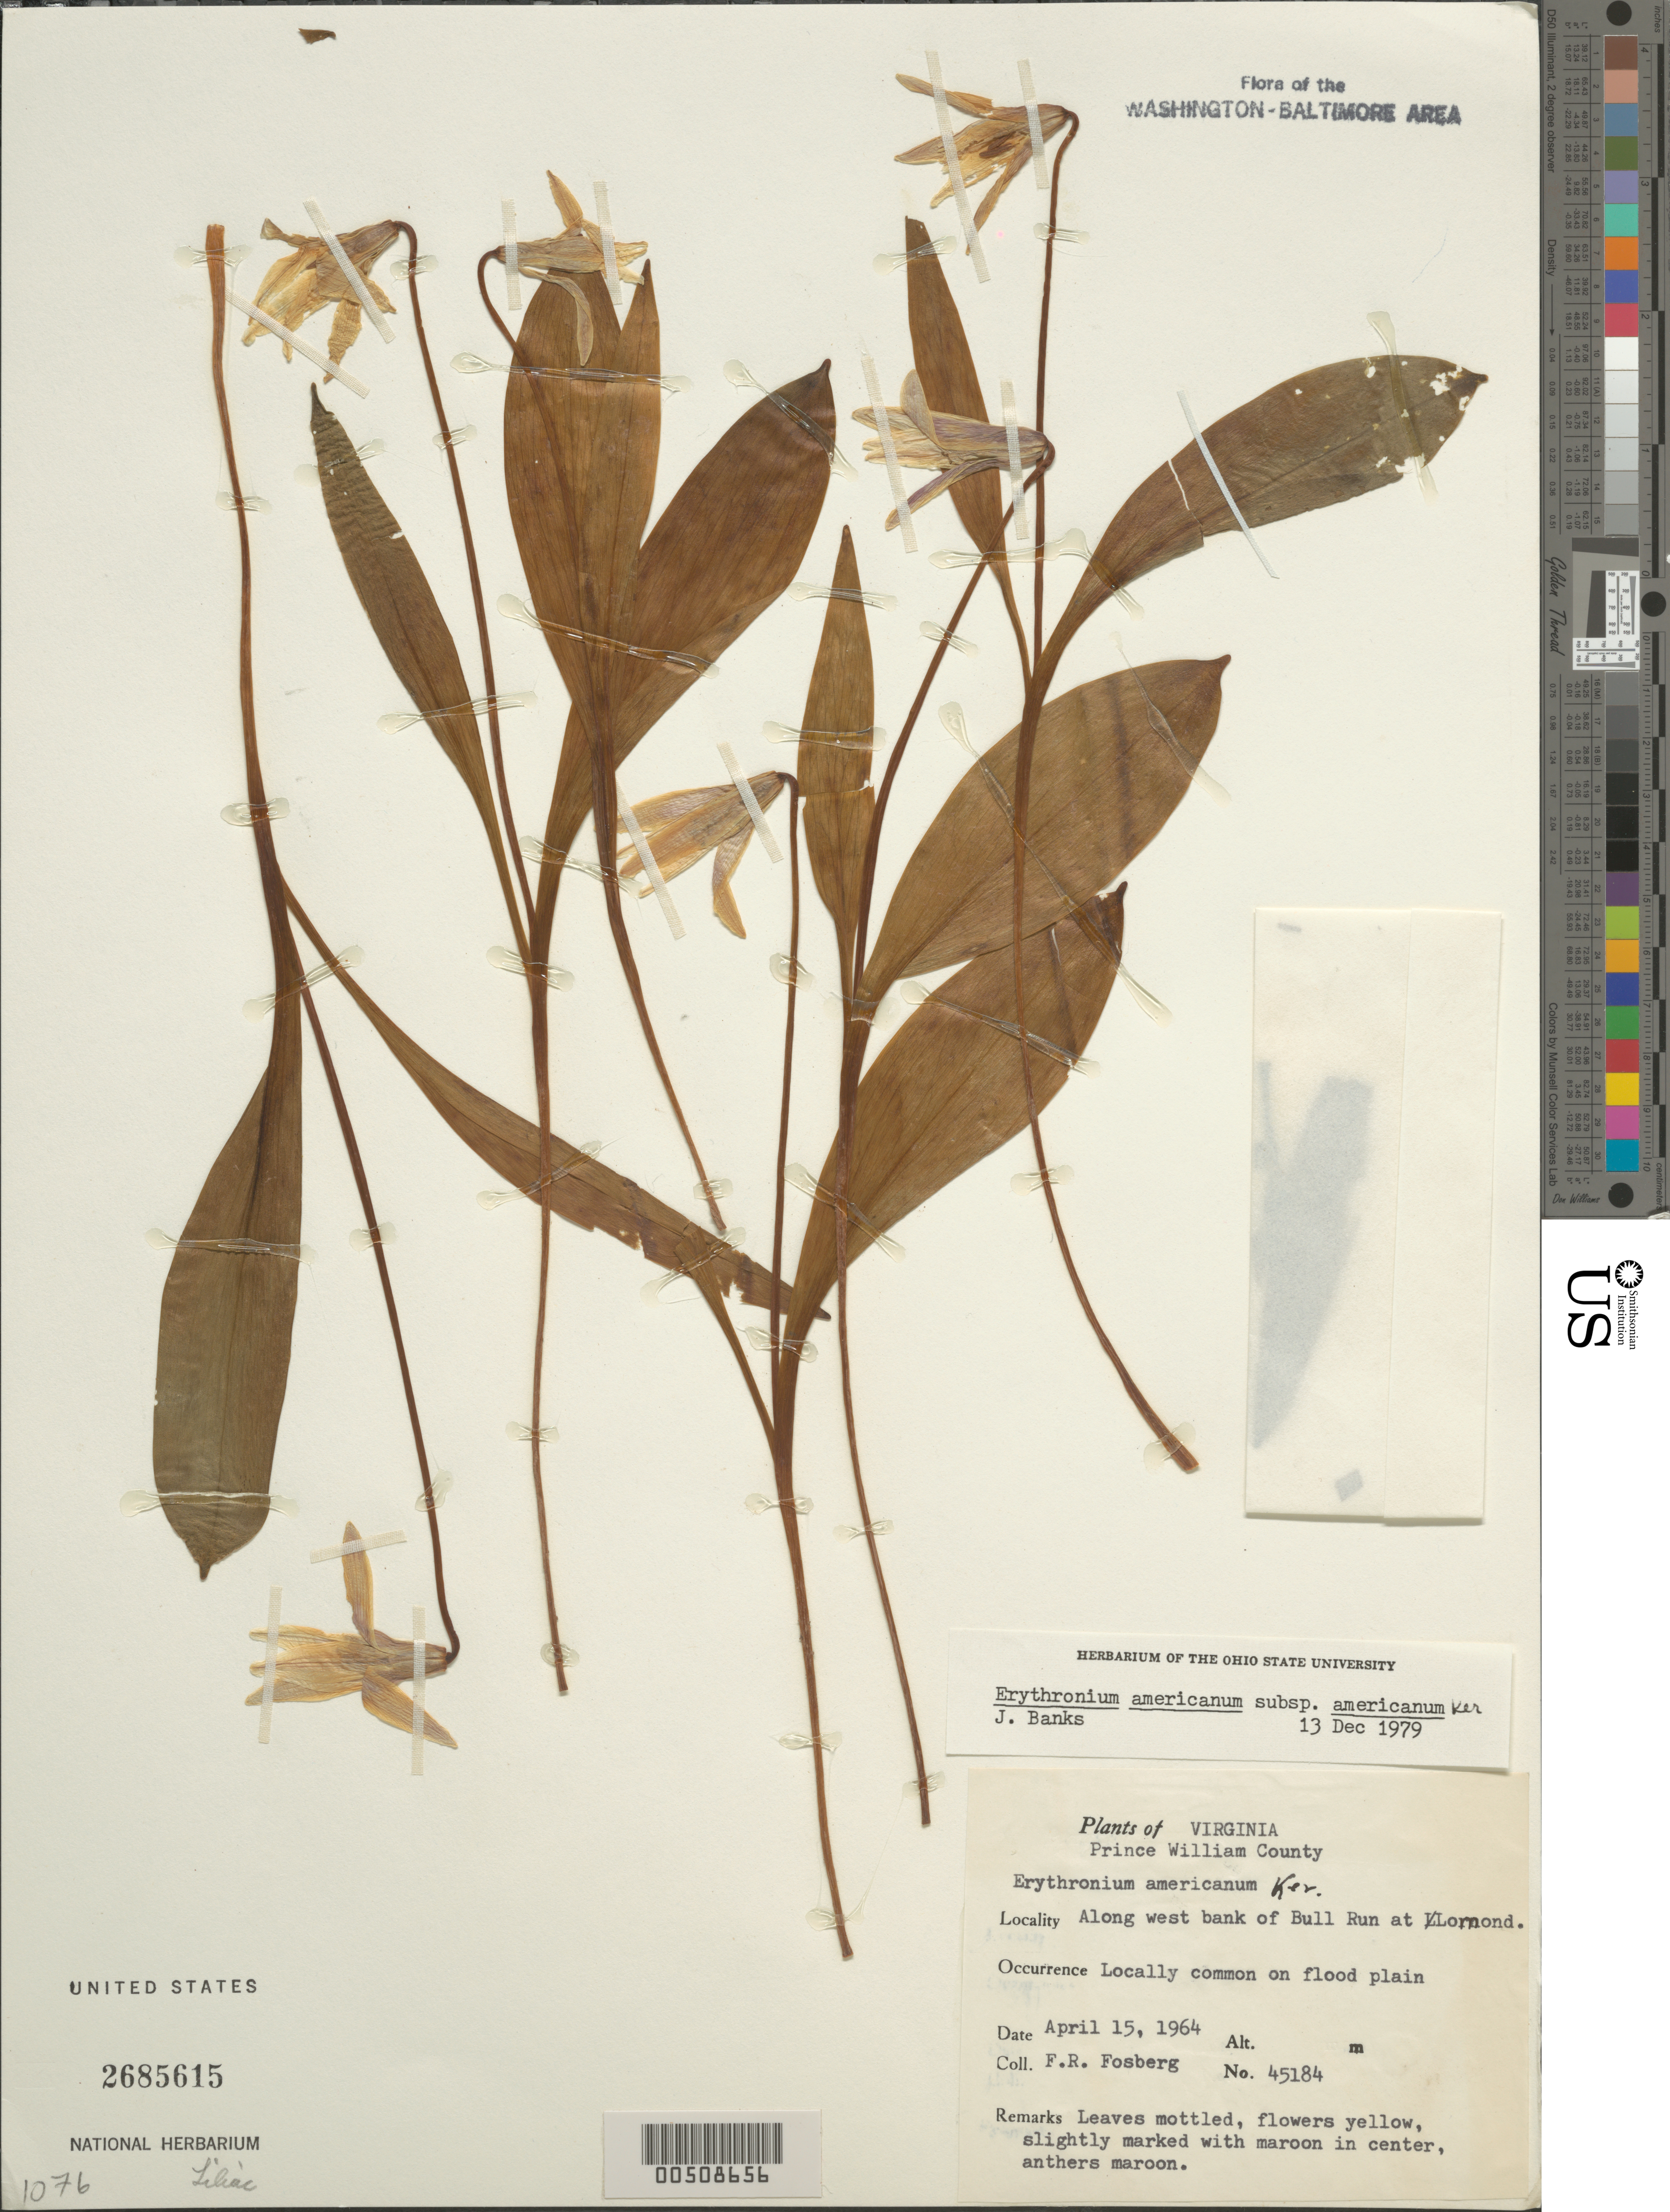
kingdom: Plantae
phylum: Tracheophyta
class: Liliopsida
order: Liliales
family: Liliaceae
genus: Erythronium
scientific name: Erythronium americanum subsp. americanum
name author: Ker Gawl.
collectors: F. R. Fosberg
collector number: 45184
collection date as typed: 15 Apr 1964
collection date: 1964-04-15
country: United States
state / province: Virginia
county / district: Prince William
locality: Bull Run at Lomond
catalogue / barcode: US 2685615